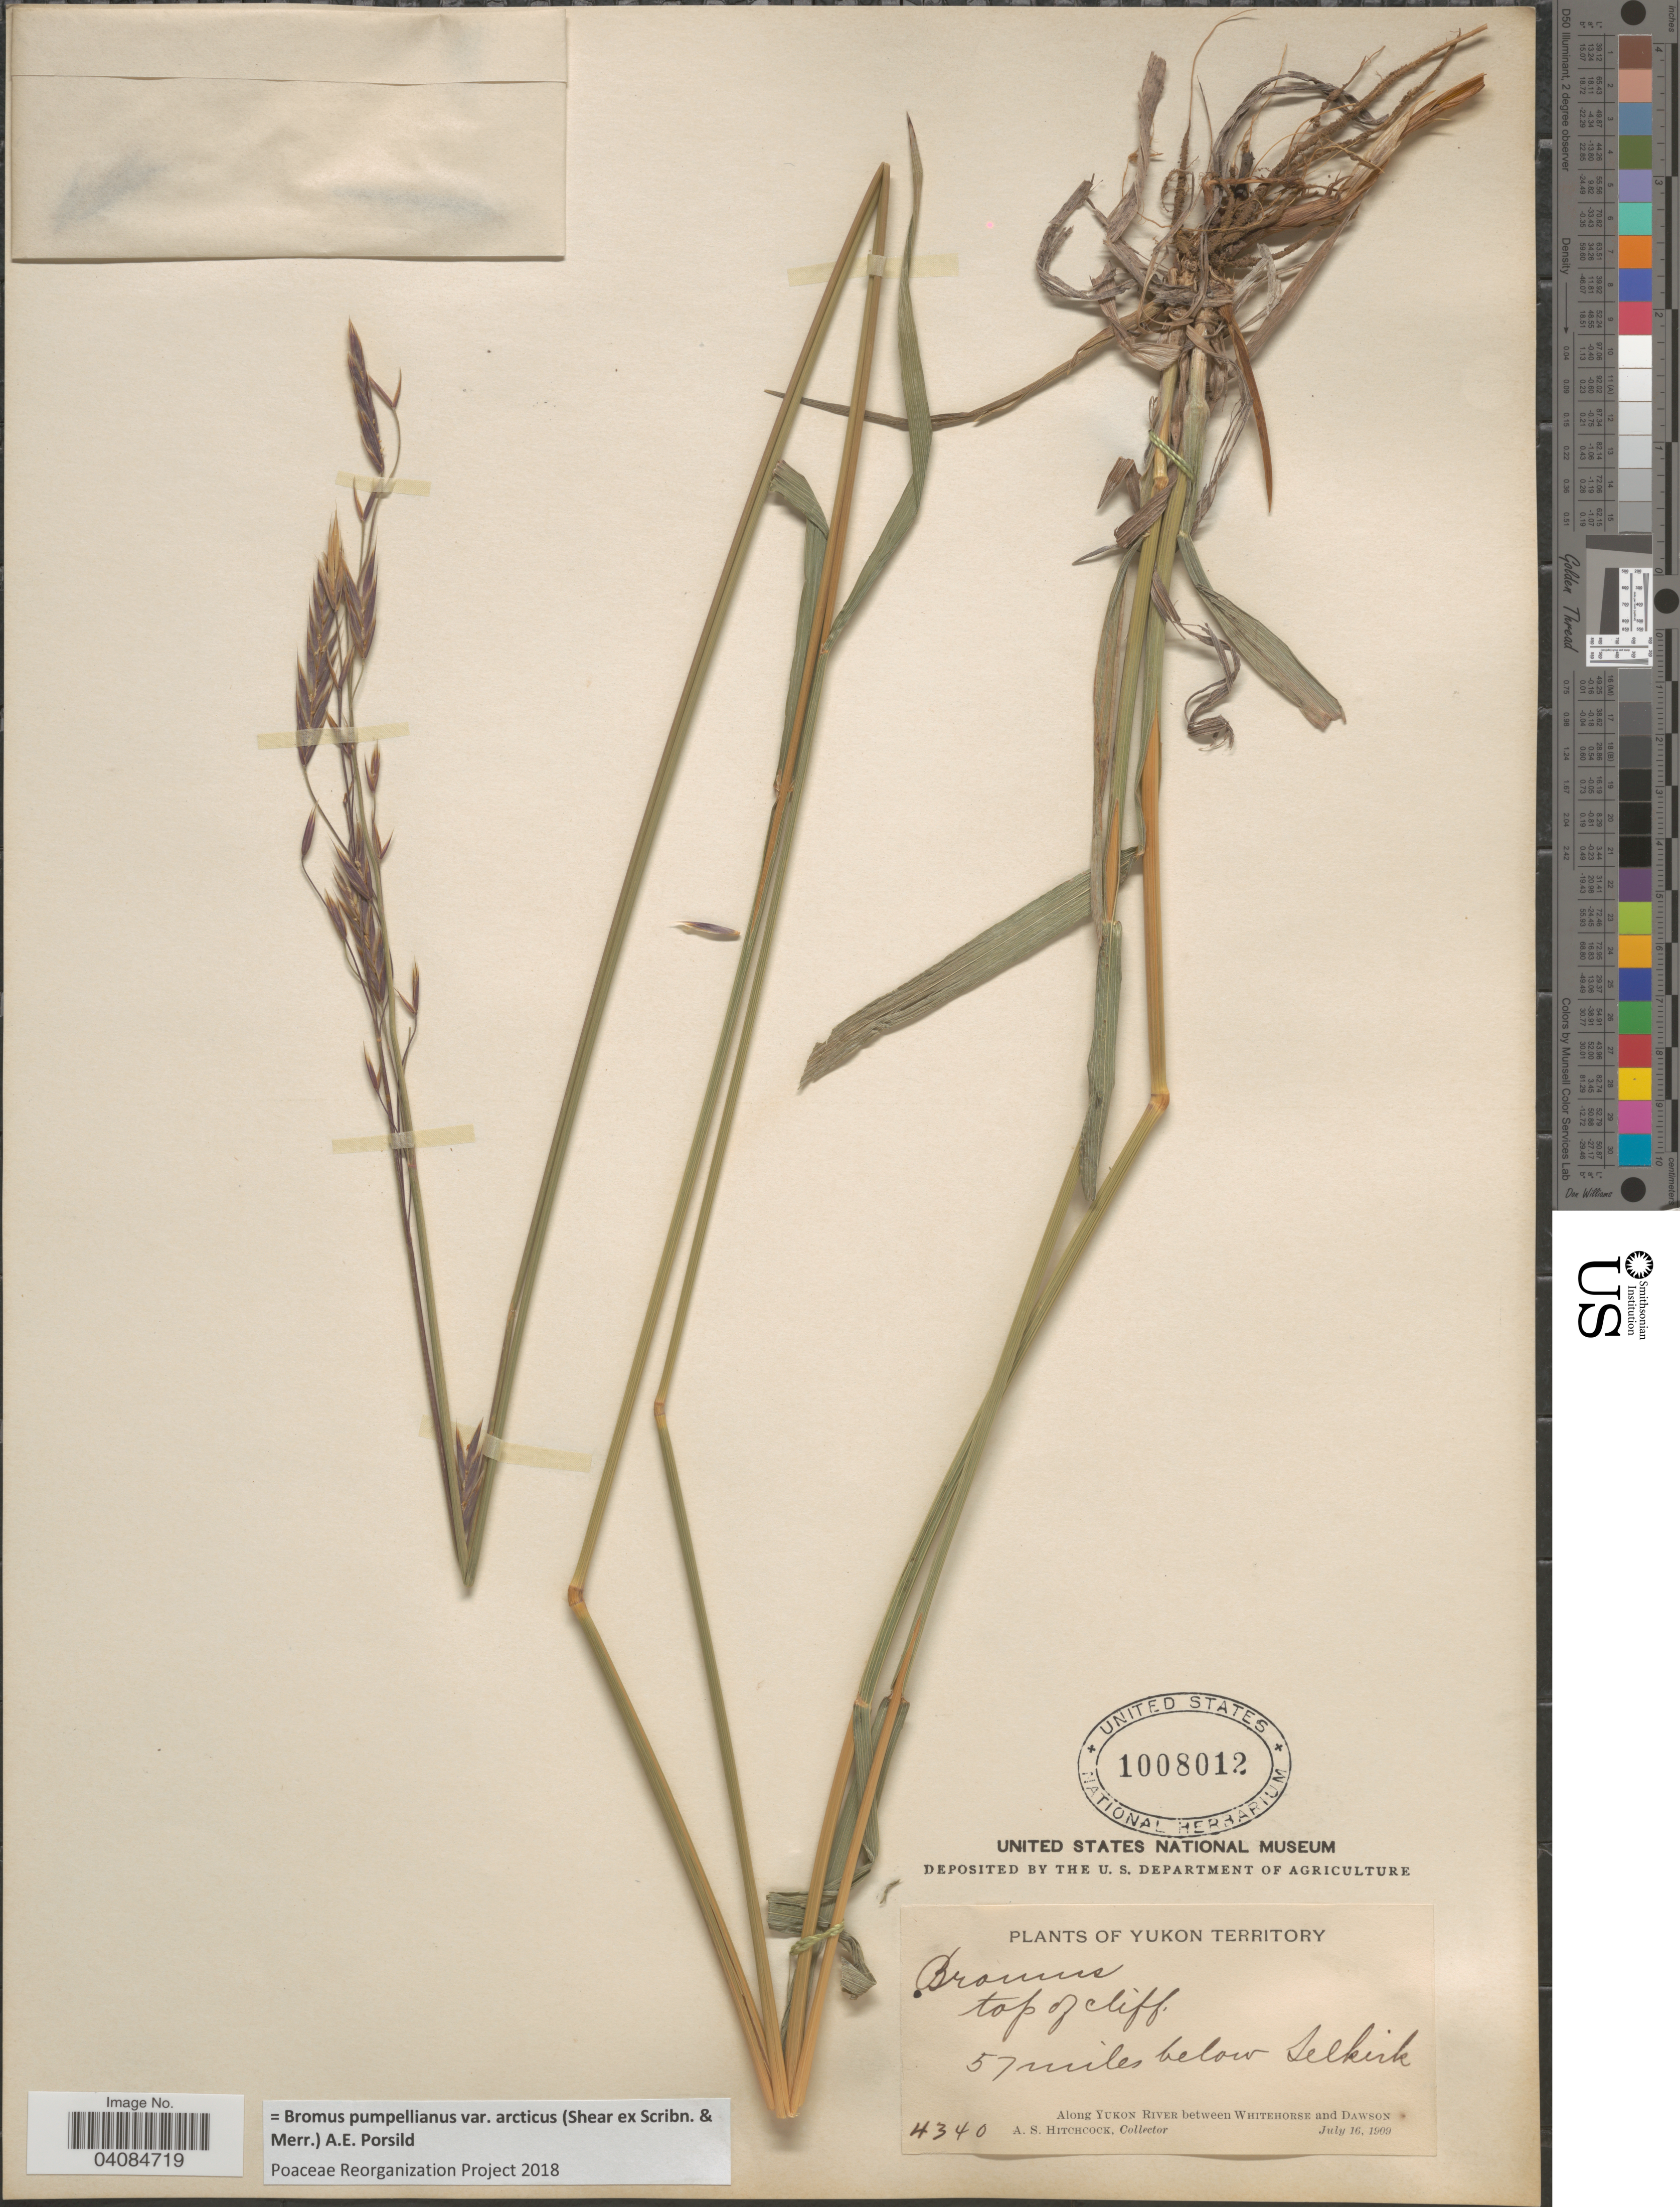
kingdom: Plantae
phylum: Tracheophyta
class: Liliopsida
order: Poales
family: Poaceae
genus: Bromus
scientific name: Bromus pumpellianus var. arcticus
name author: (Shear ex Scribn. & Merr.) A.E. Porsild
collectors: A. S. Hitchcock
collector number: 4340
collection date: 1909-07-16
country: Canada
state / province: Yukon Territory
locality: Top of cliff. 57 miles below Selkirk. Along Yukon River between Whitehorse and Dawson.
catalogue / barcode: US 1008012